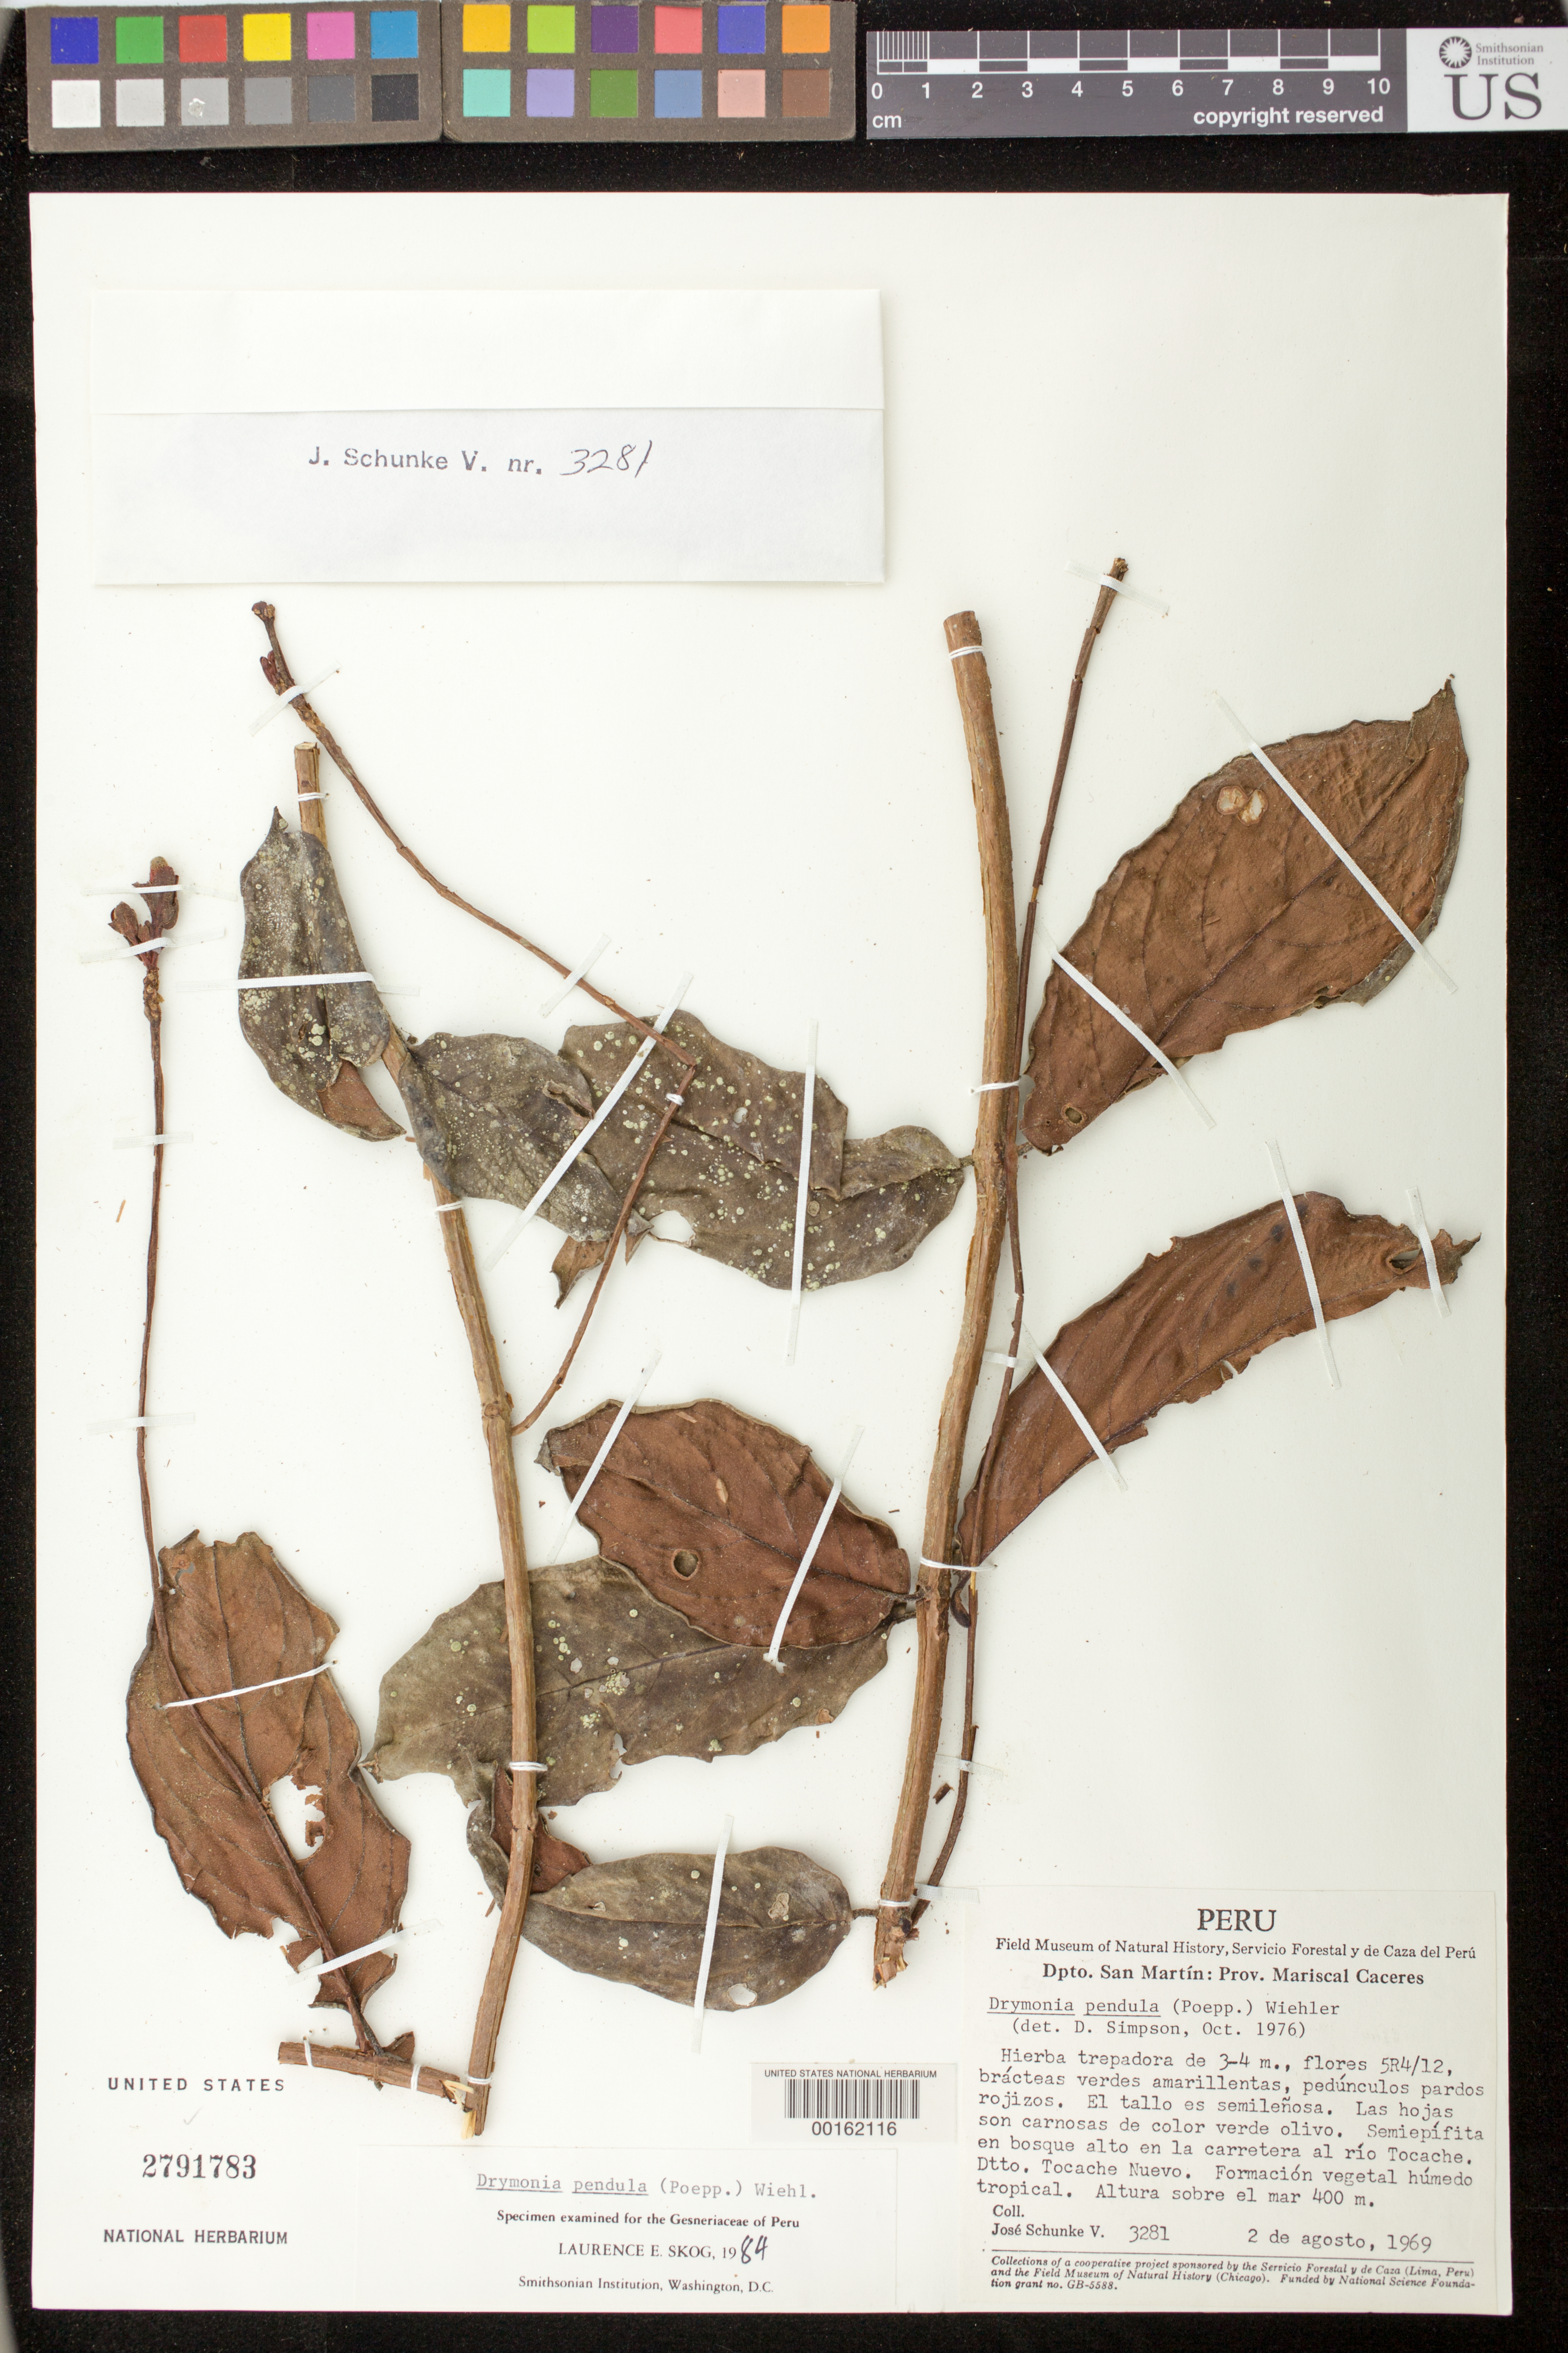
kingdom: Plantae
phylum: Tracheophyta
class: Magnoliopsida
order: Lamiales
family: Gesneriaceae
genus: Drymonia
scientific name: Drymonia pendula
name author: (Poepp.) Wiehler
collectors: J. Schunke Vigo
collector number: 3281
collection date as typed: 02 Aug 1969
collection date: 1969-08-02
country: Peru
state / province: San Martín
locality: Prov. Mariscal Cáceres, Dtto. Tocache Nuevo, on the highway to Rio Tocache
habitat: Semiepiphyte in tall forest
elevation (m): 400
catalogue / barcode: US 2791783